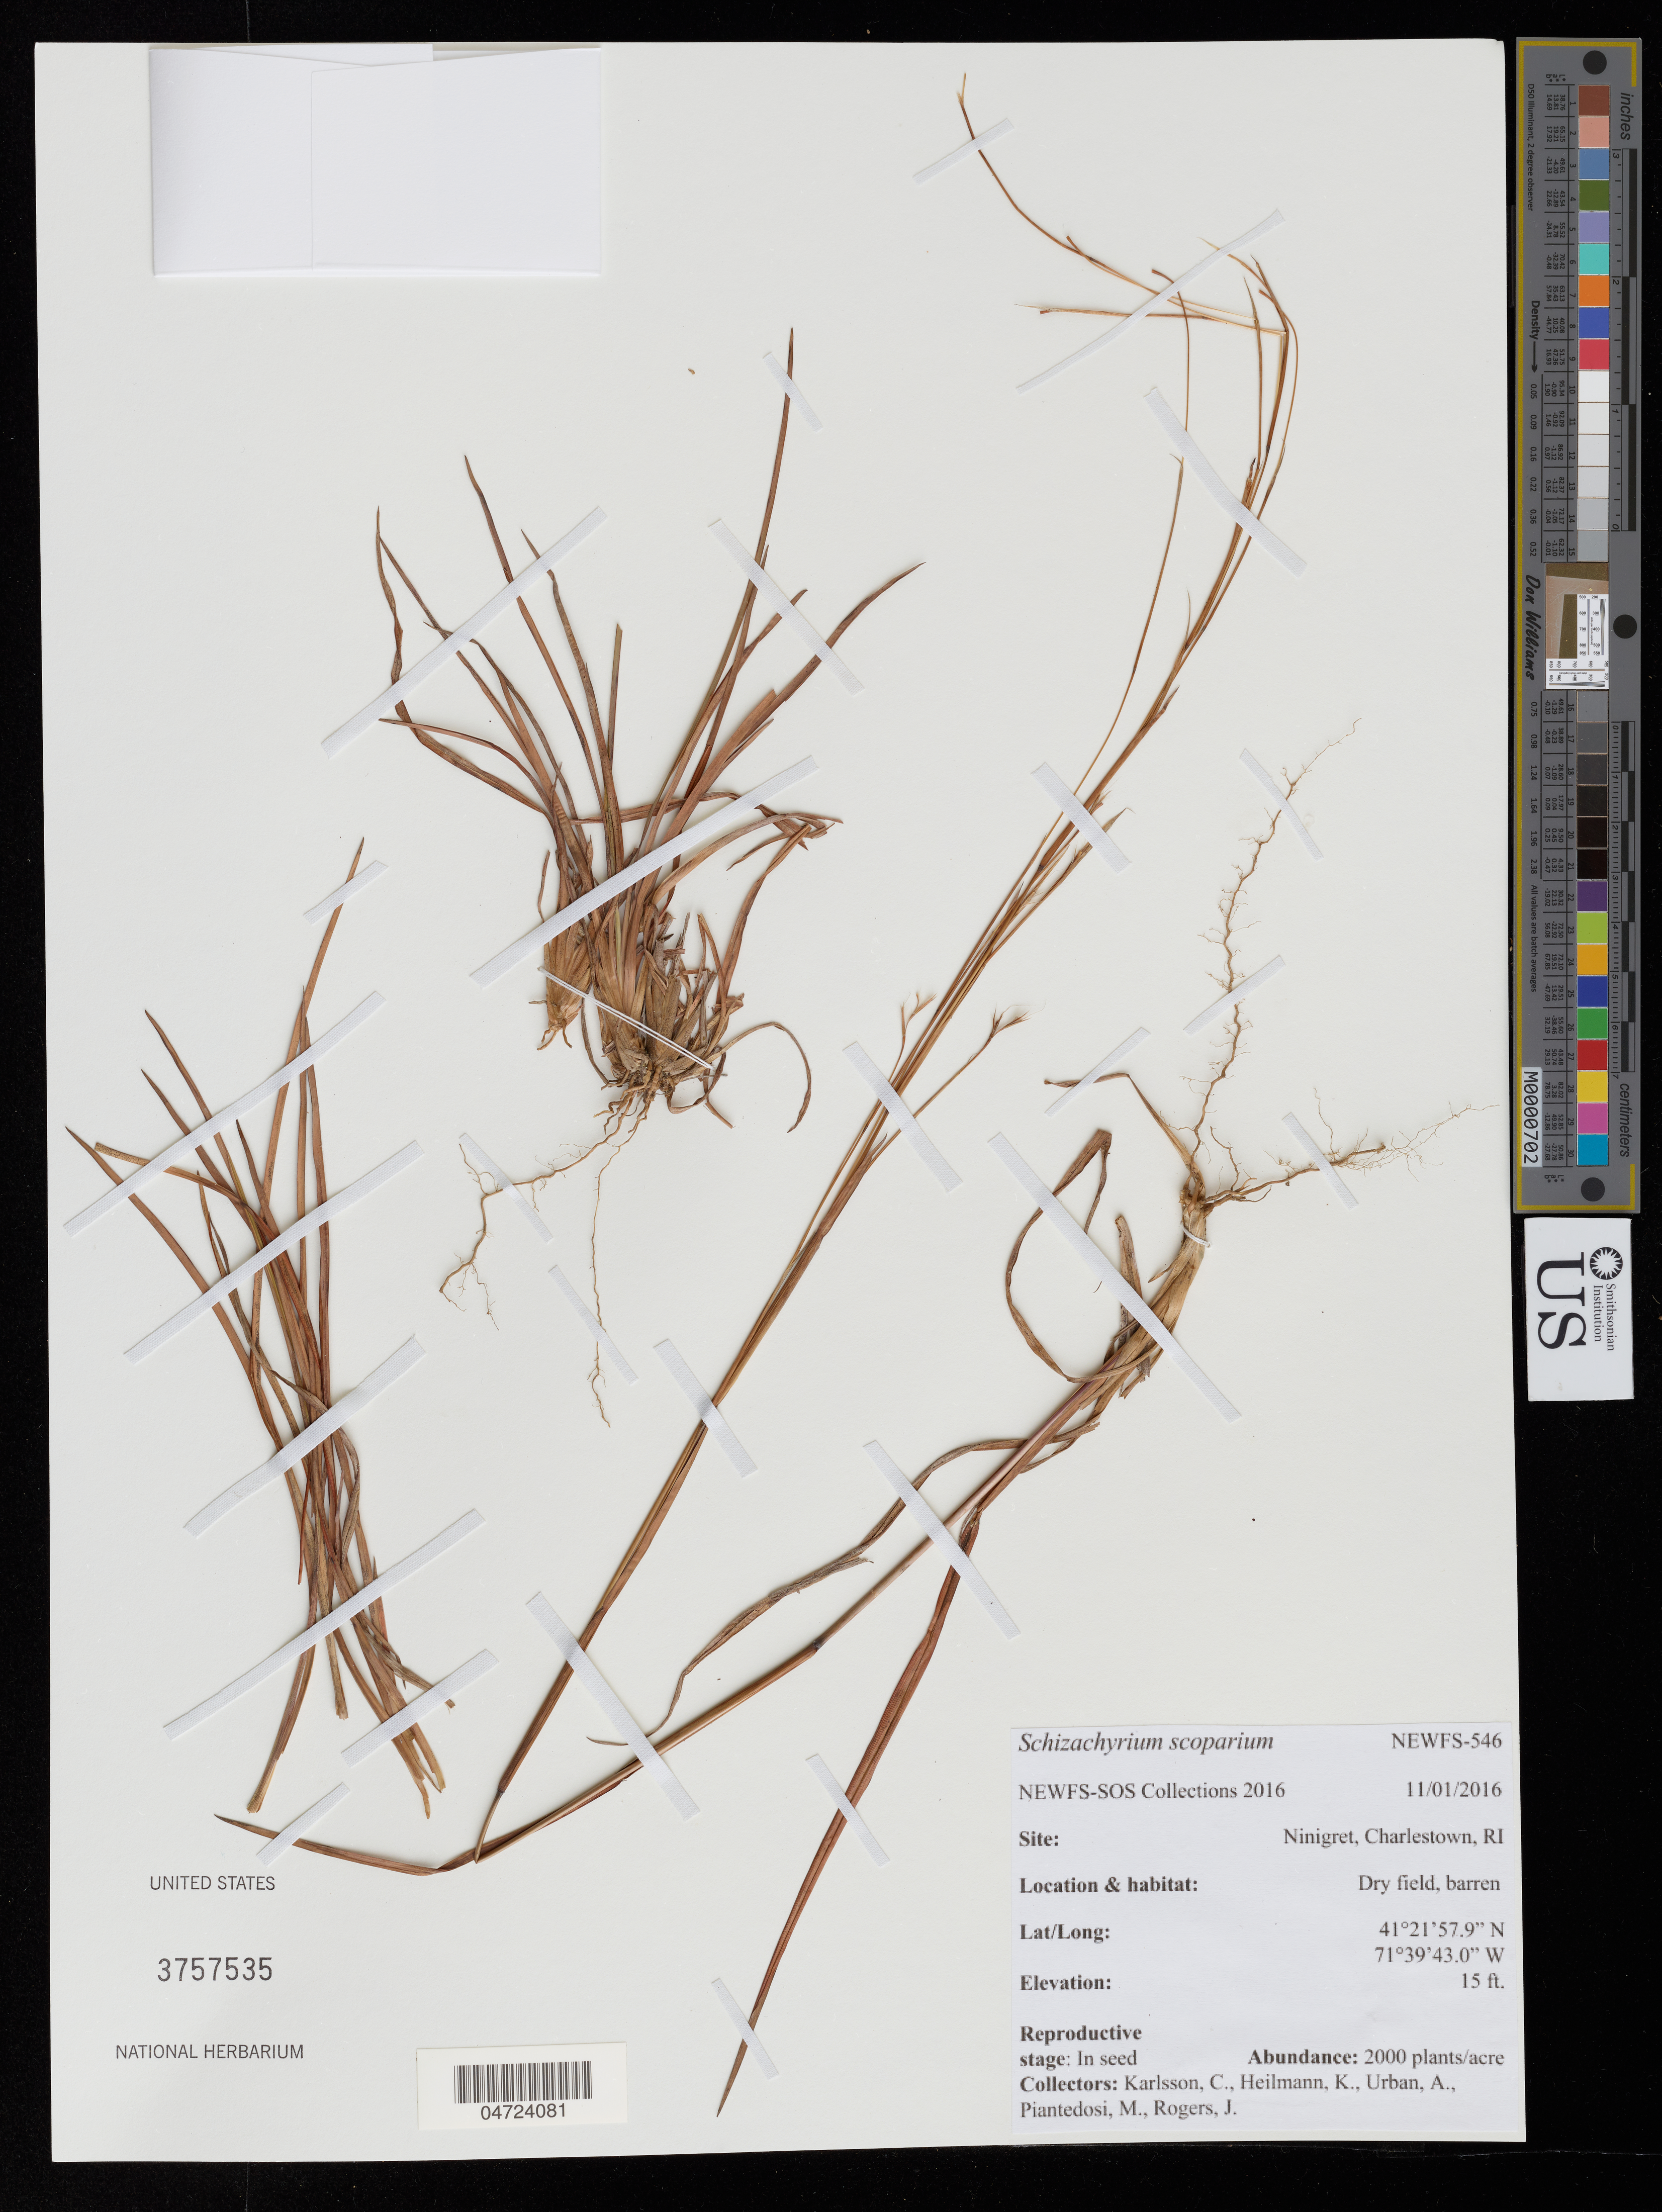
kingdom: Plantae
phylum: Tracheophyta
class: Liliopsida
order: Poales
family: Poaceae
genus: Schizachyrium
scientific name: Schizachyrium scoparium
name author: (Michx.) Nash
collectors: C. Karlsson, K. Heilmann, A. Urban, M. Piantedosi & J. Rogers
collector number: NEWFS-546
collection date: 2016-11-01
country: United States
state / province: Rhode Island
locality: Site: Ninigret, Charlestown, RI.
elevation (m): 5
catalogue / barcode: US 3757535